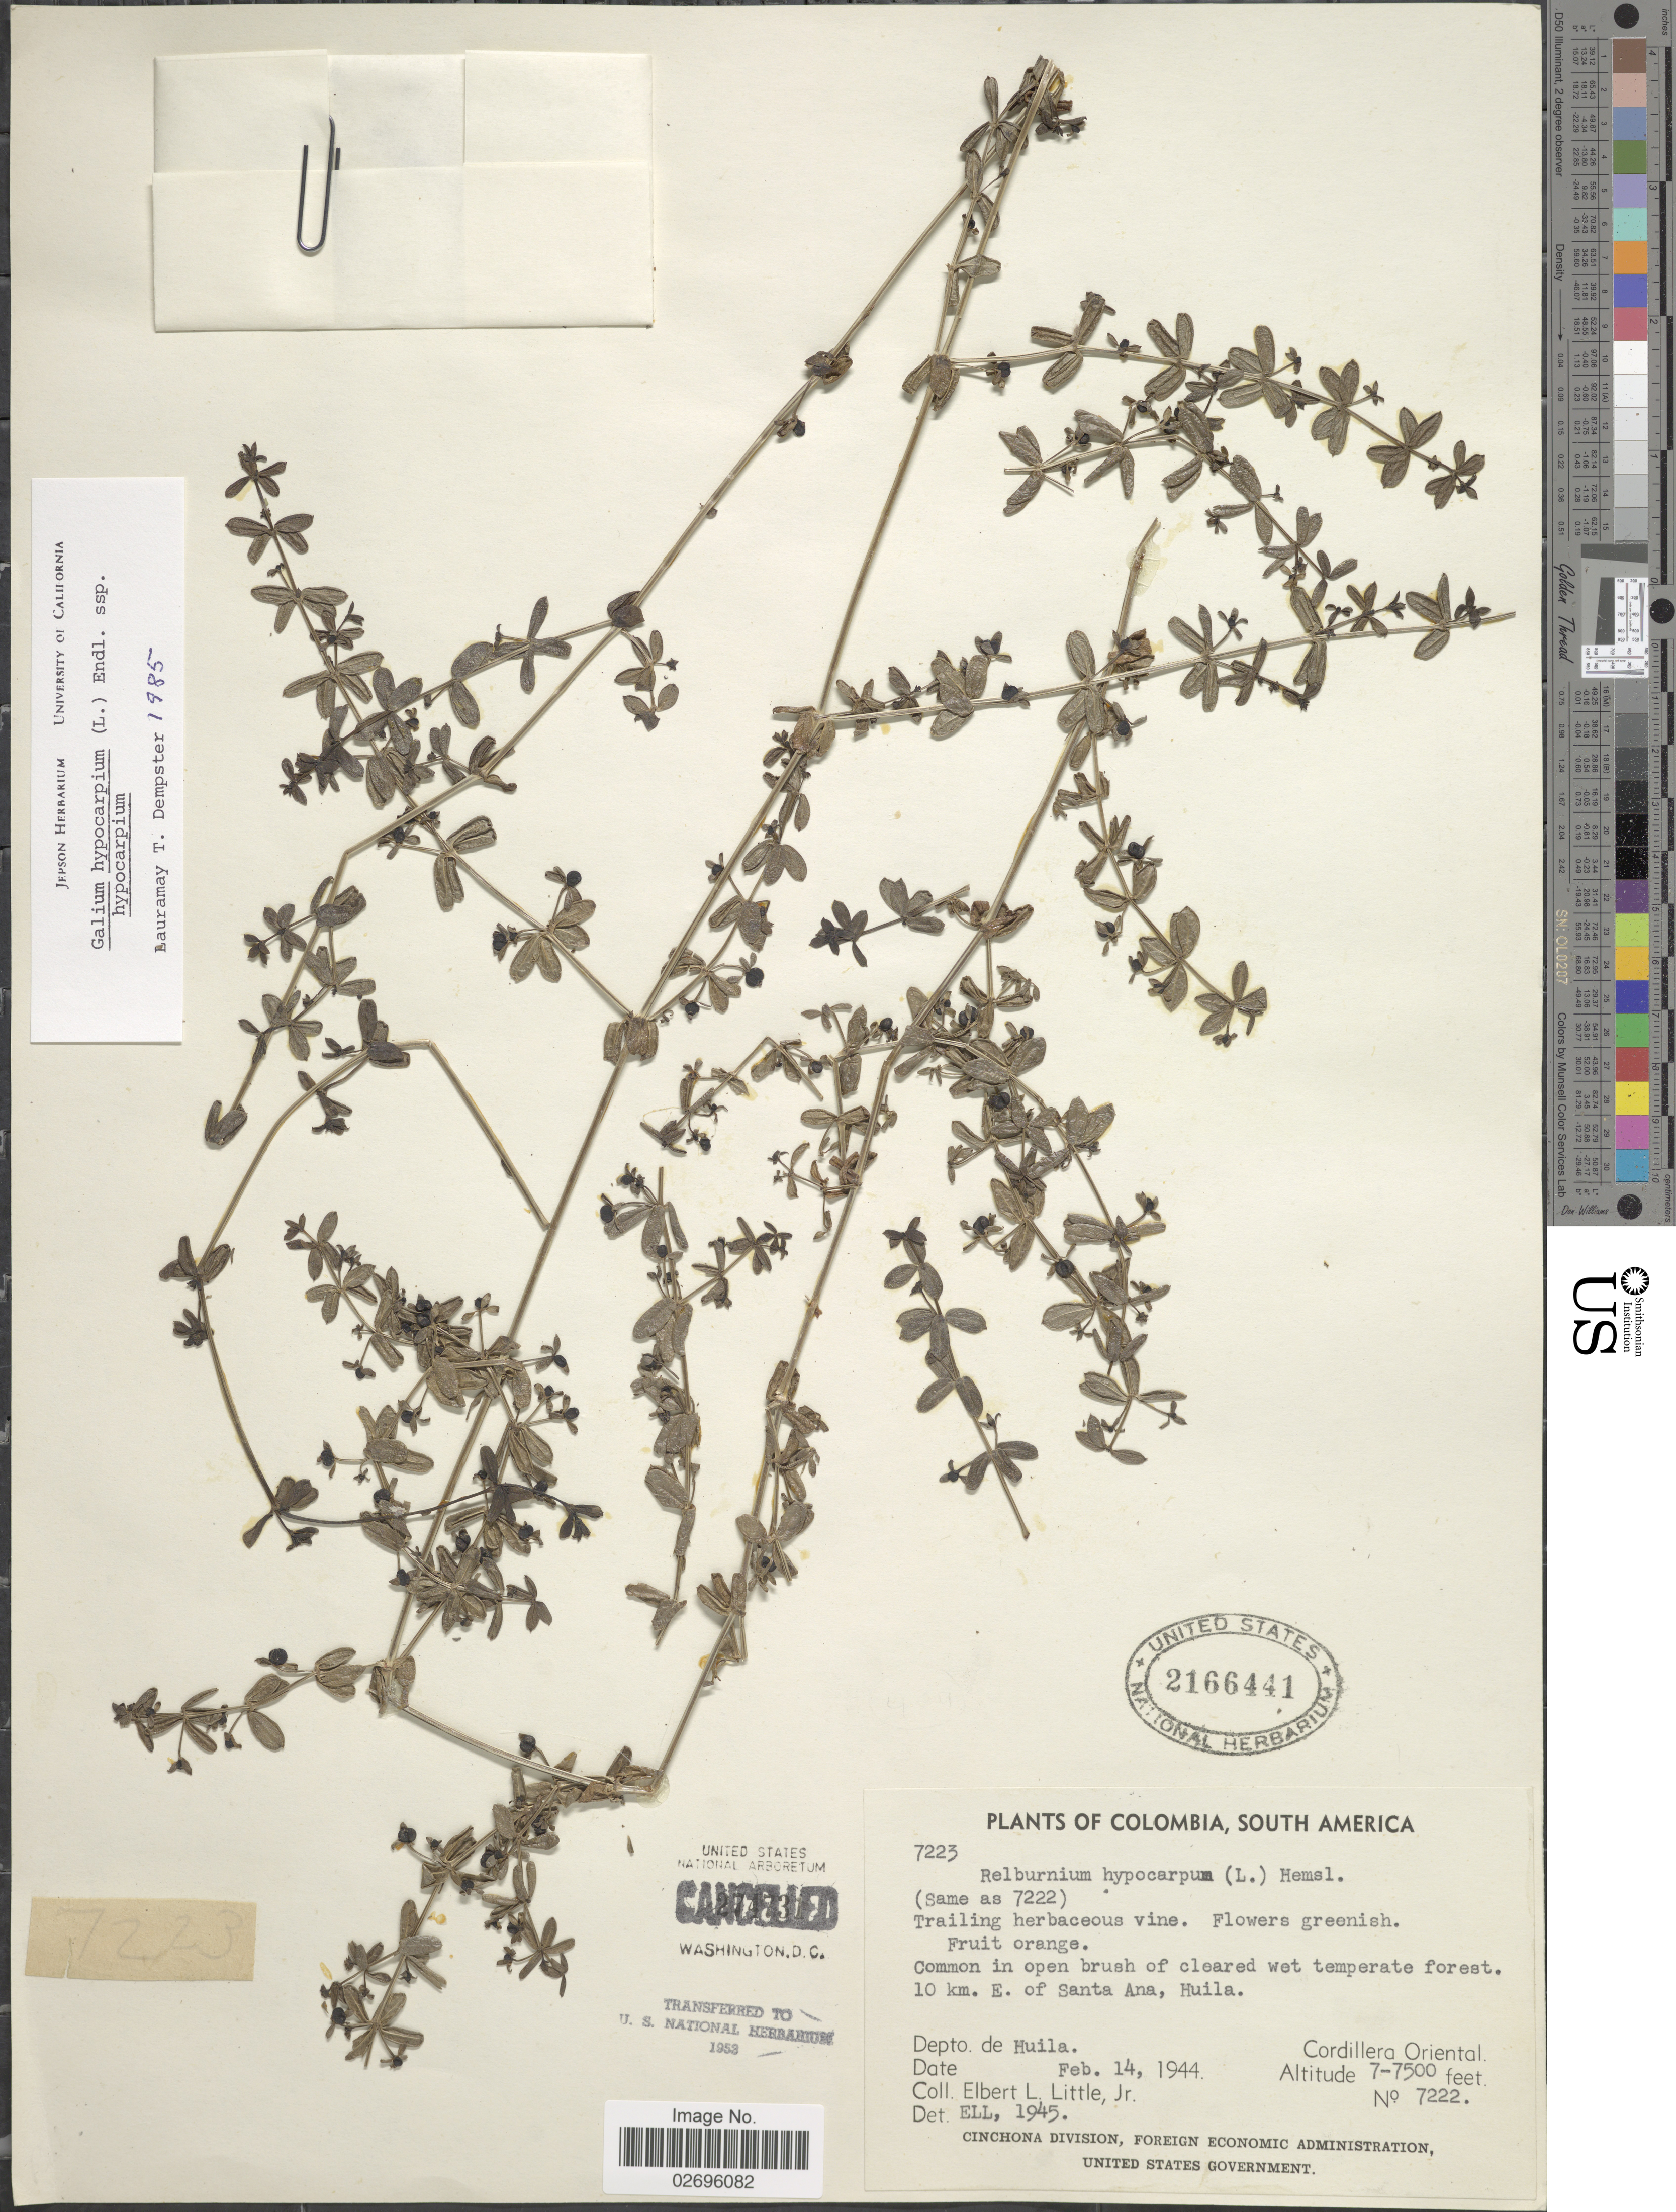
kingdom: Plantae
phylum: Tracheophyta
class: Magnoliopsida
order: Gentianales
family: Rubiaceae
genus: Galium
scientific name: Galium hypocarpium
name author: (L.) Endl. ex Griseb.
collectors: E. L. Little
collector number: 7222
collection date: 1944-02-14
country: Colombia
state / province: Huila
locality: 10 km. E. of Santa Ana. Depto. de Huila. Cordillera Oriental.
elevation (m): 2134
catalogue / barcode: US 2166441